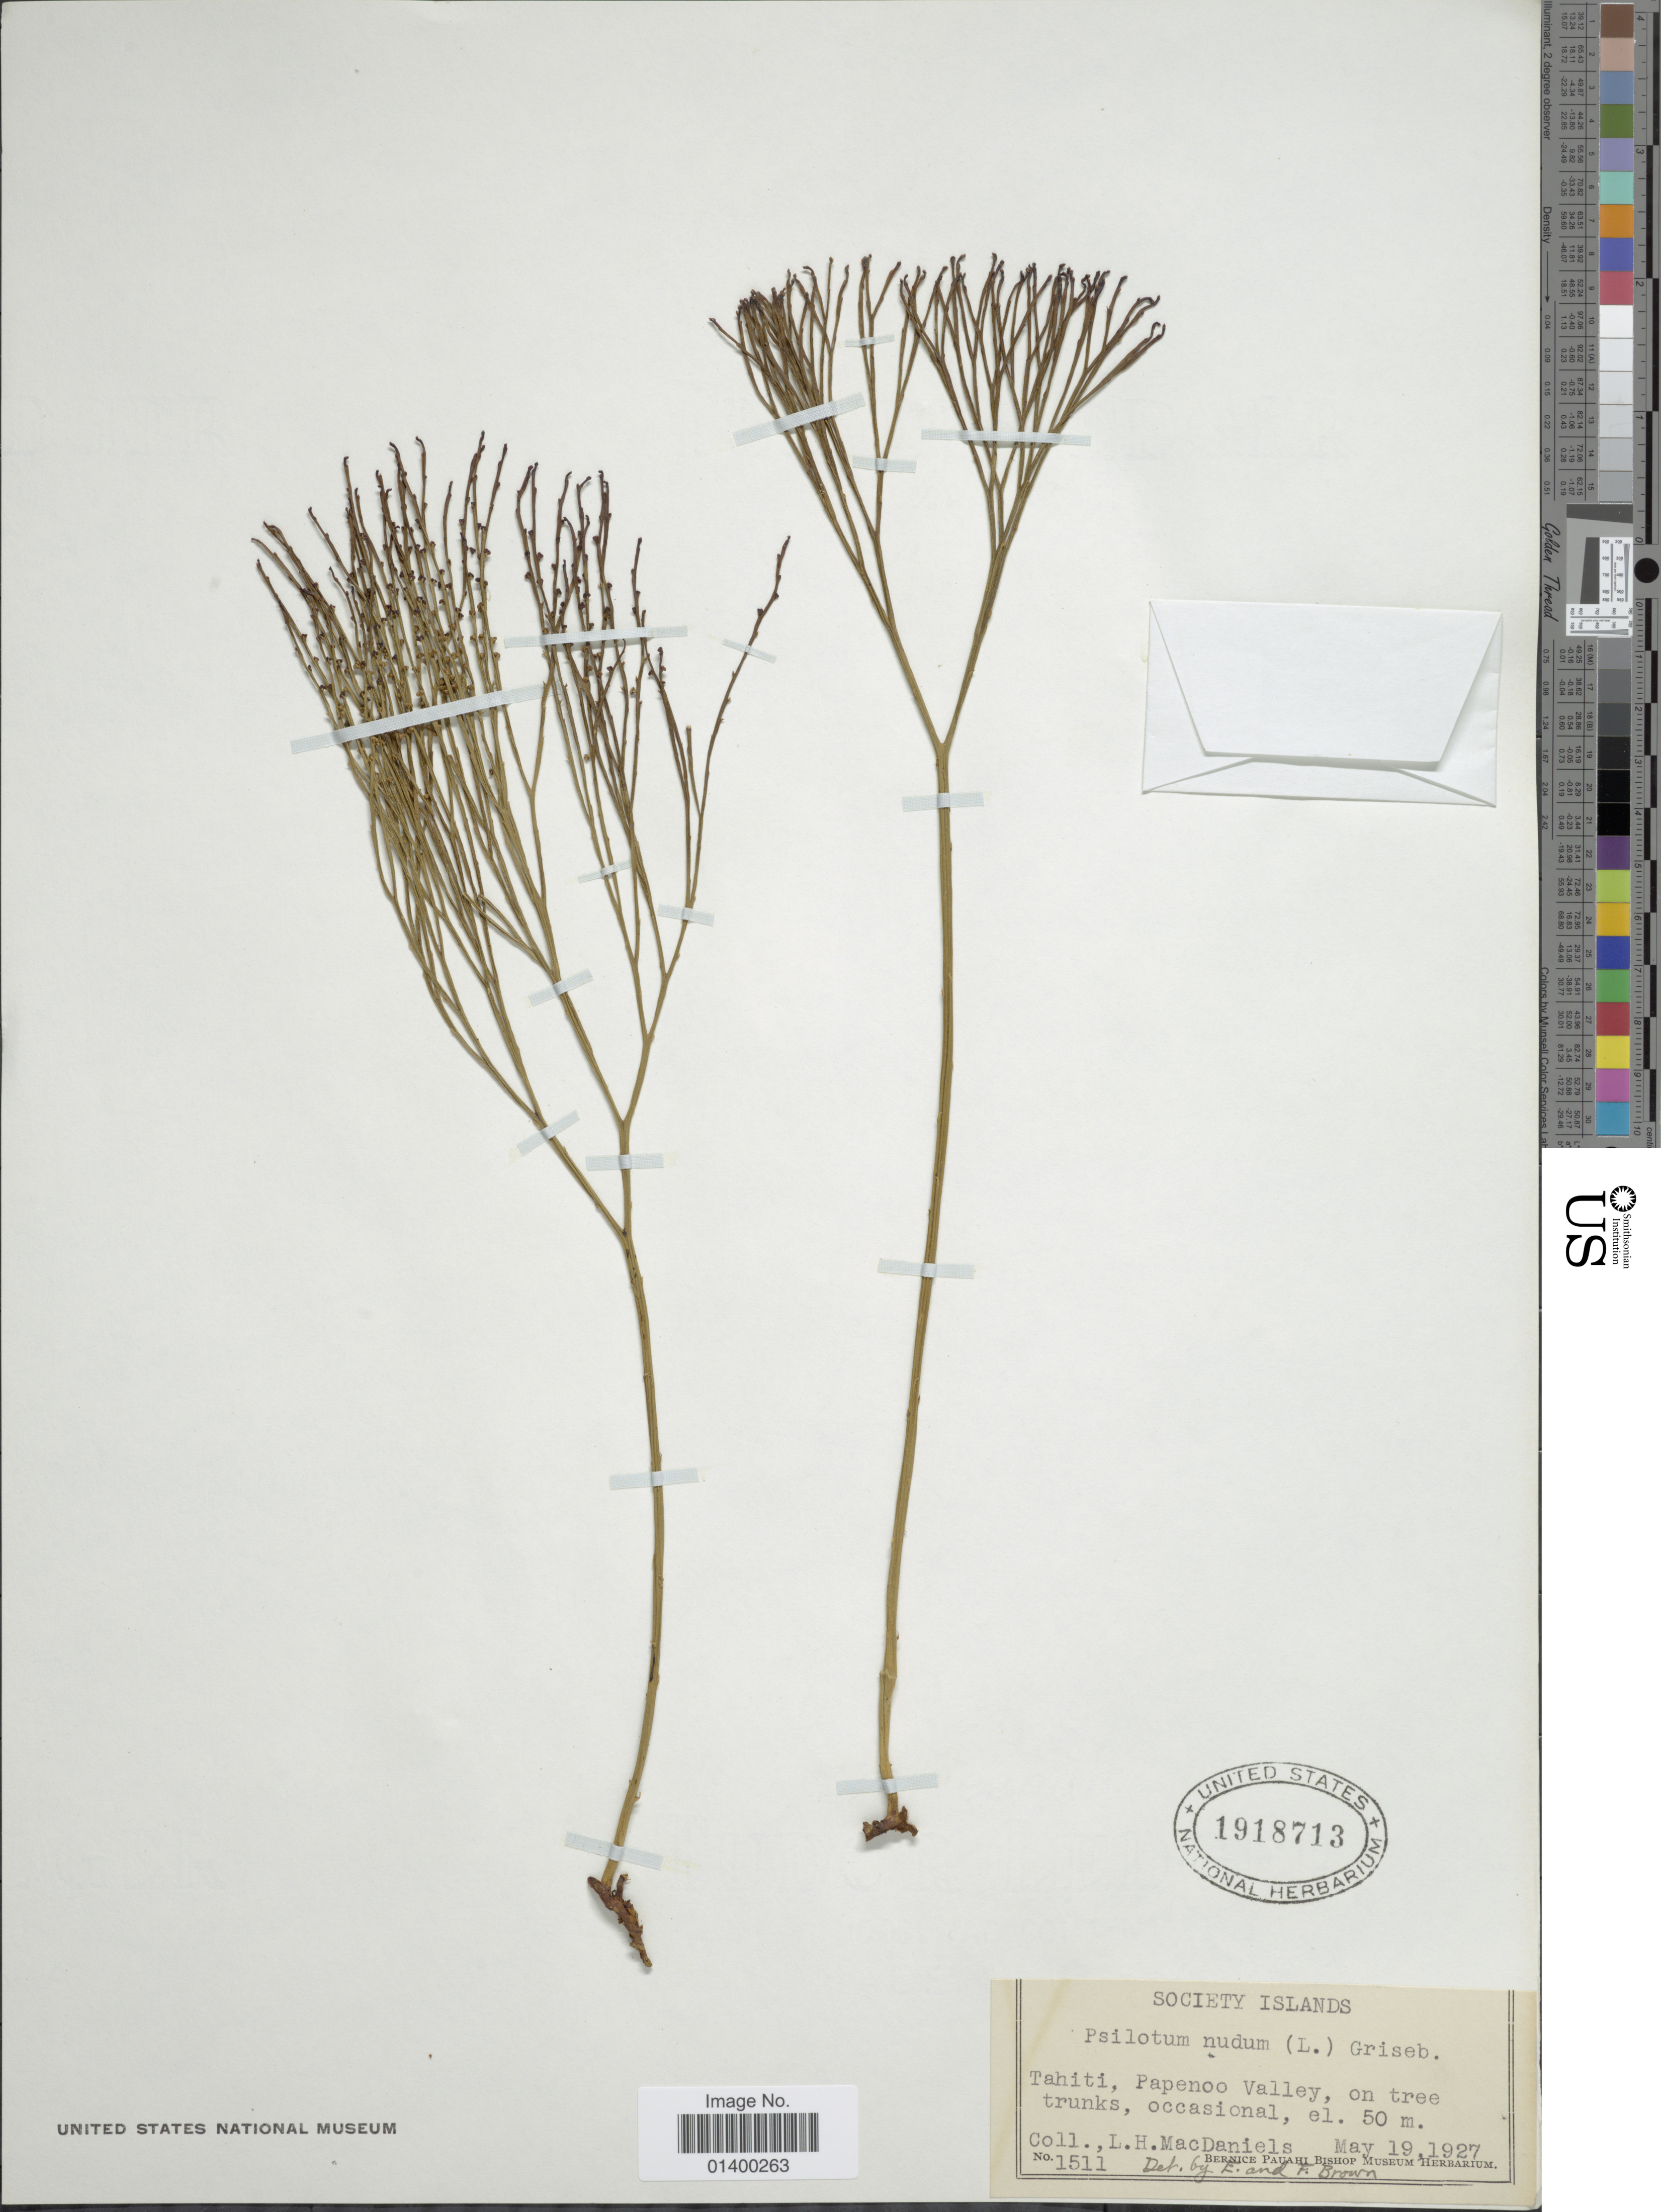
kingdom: Plantae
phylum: Tracheophyta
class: Polypodiopsida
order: Psilotales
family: Psilotaceae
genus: Psilotum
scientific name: Psilotum nudum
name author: (L.) P. Beauv.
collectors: L. H. MacDaniels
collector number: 1511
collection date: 1927-05-19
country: French Polynesia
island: Tahiti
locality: Society Islands, Tahiti, Papenoo Valley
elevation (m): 50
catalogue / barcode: US 1918713